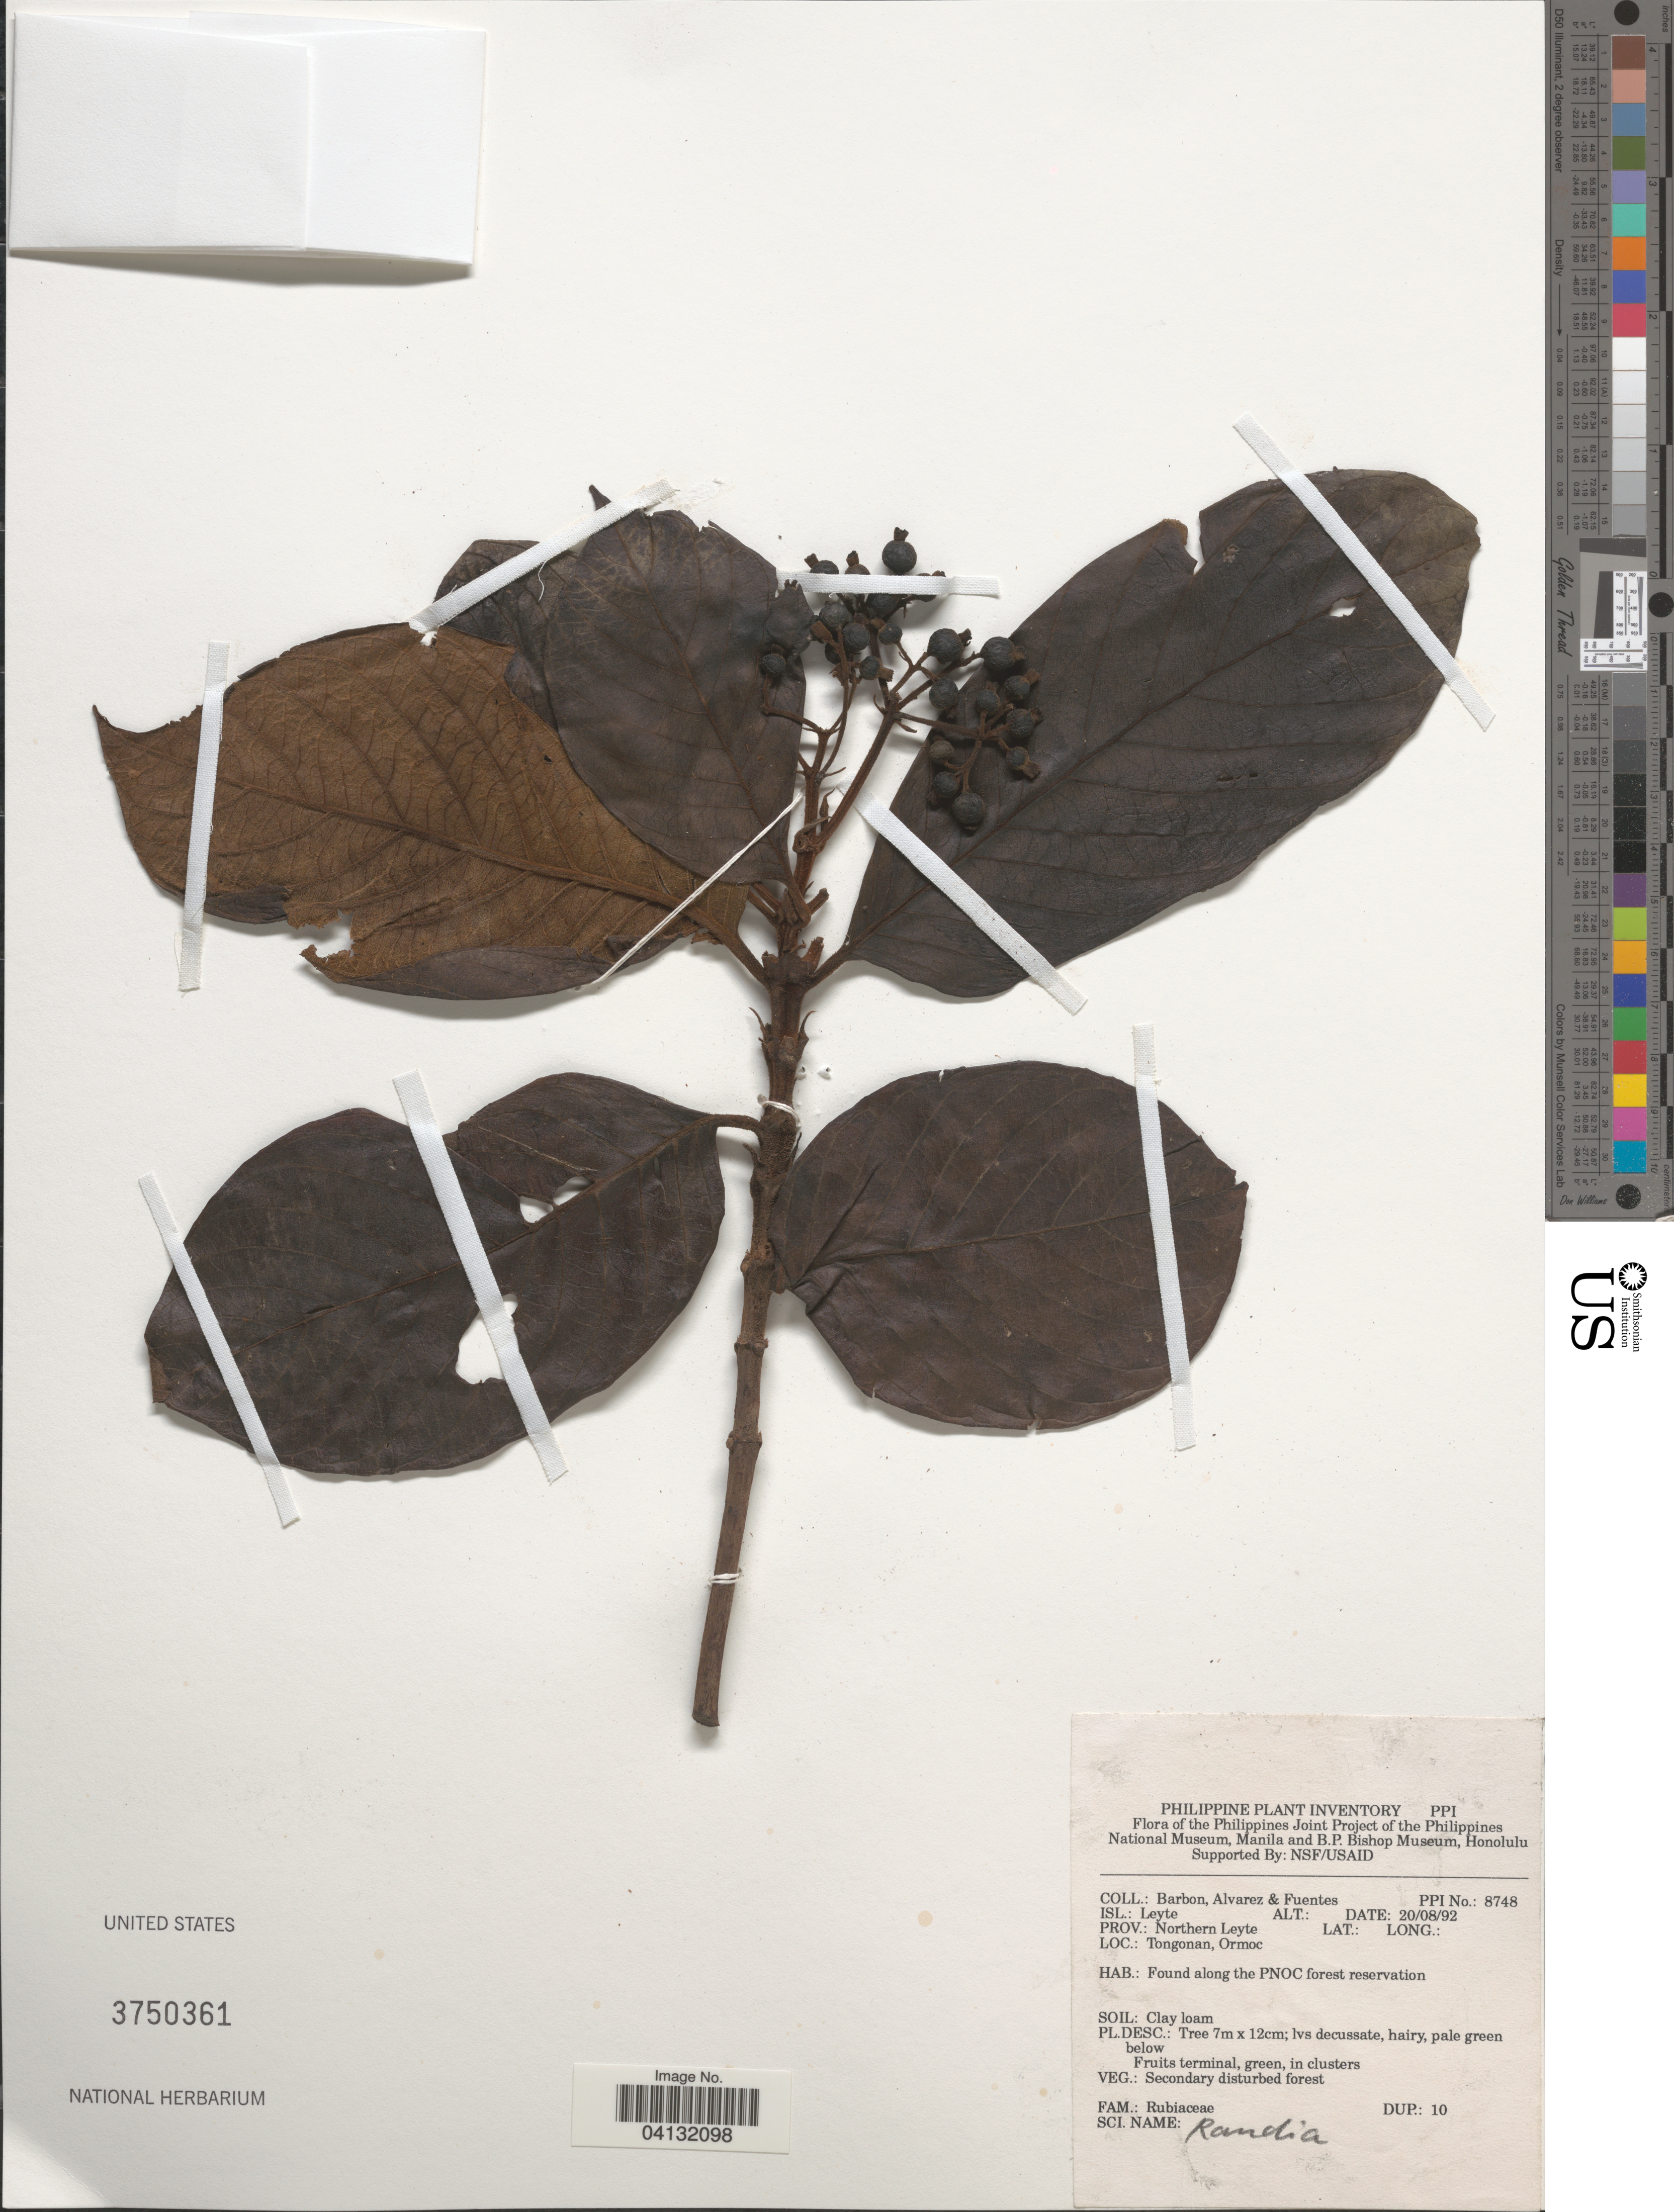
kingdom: Plantae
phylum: Tracheophyta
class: Magnoliopsida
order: Gentianales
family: Rubiaceae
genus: Randia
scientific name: Randia sp.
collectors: Barbon, -- Alvarez & -. Fuentes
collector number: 8748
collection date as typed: Transcribed d/m/y: 20/8/92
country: Philippines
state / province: Eastern Visayas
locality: Isl.: Leyte. Prov.: Northern Leyte. Tongonan, Ormoc. Found along the PNOC forest reservation.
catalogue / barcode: US 3750361